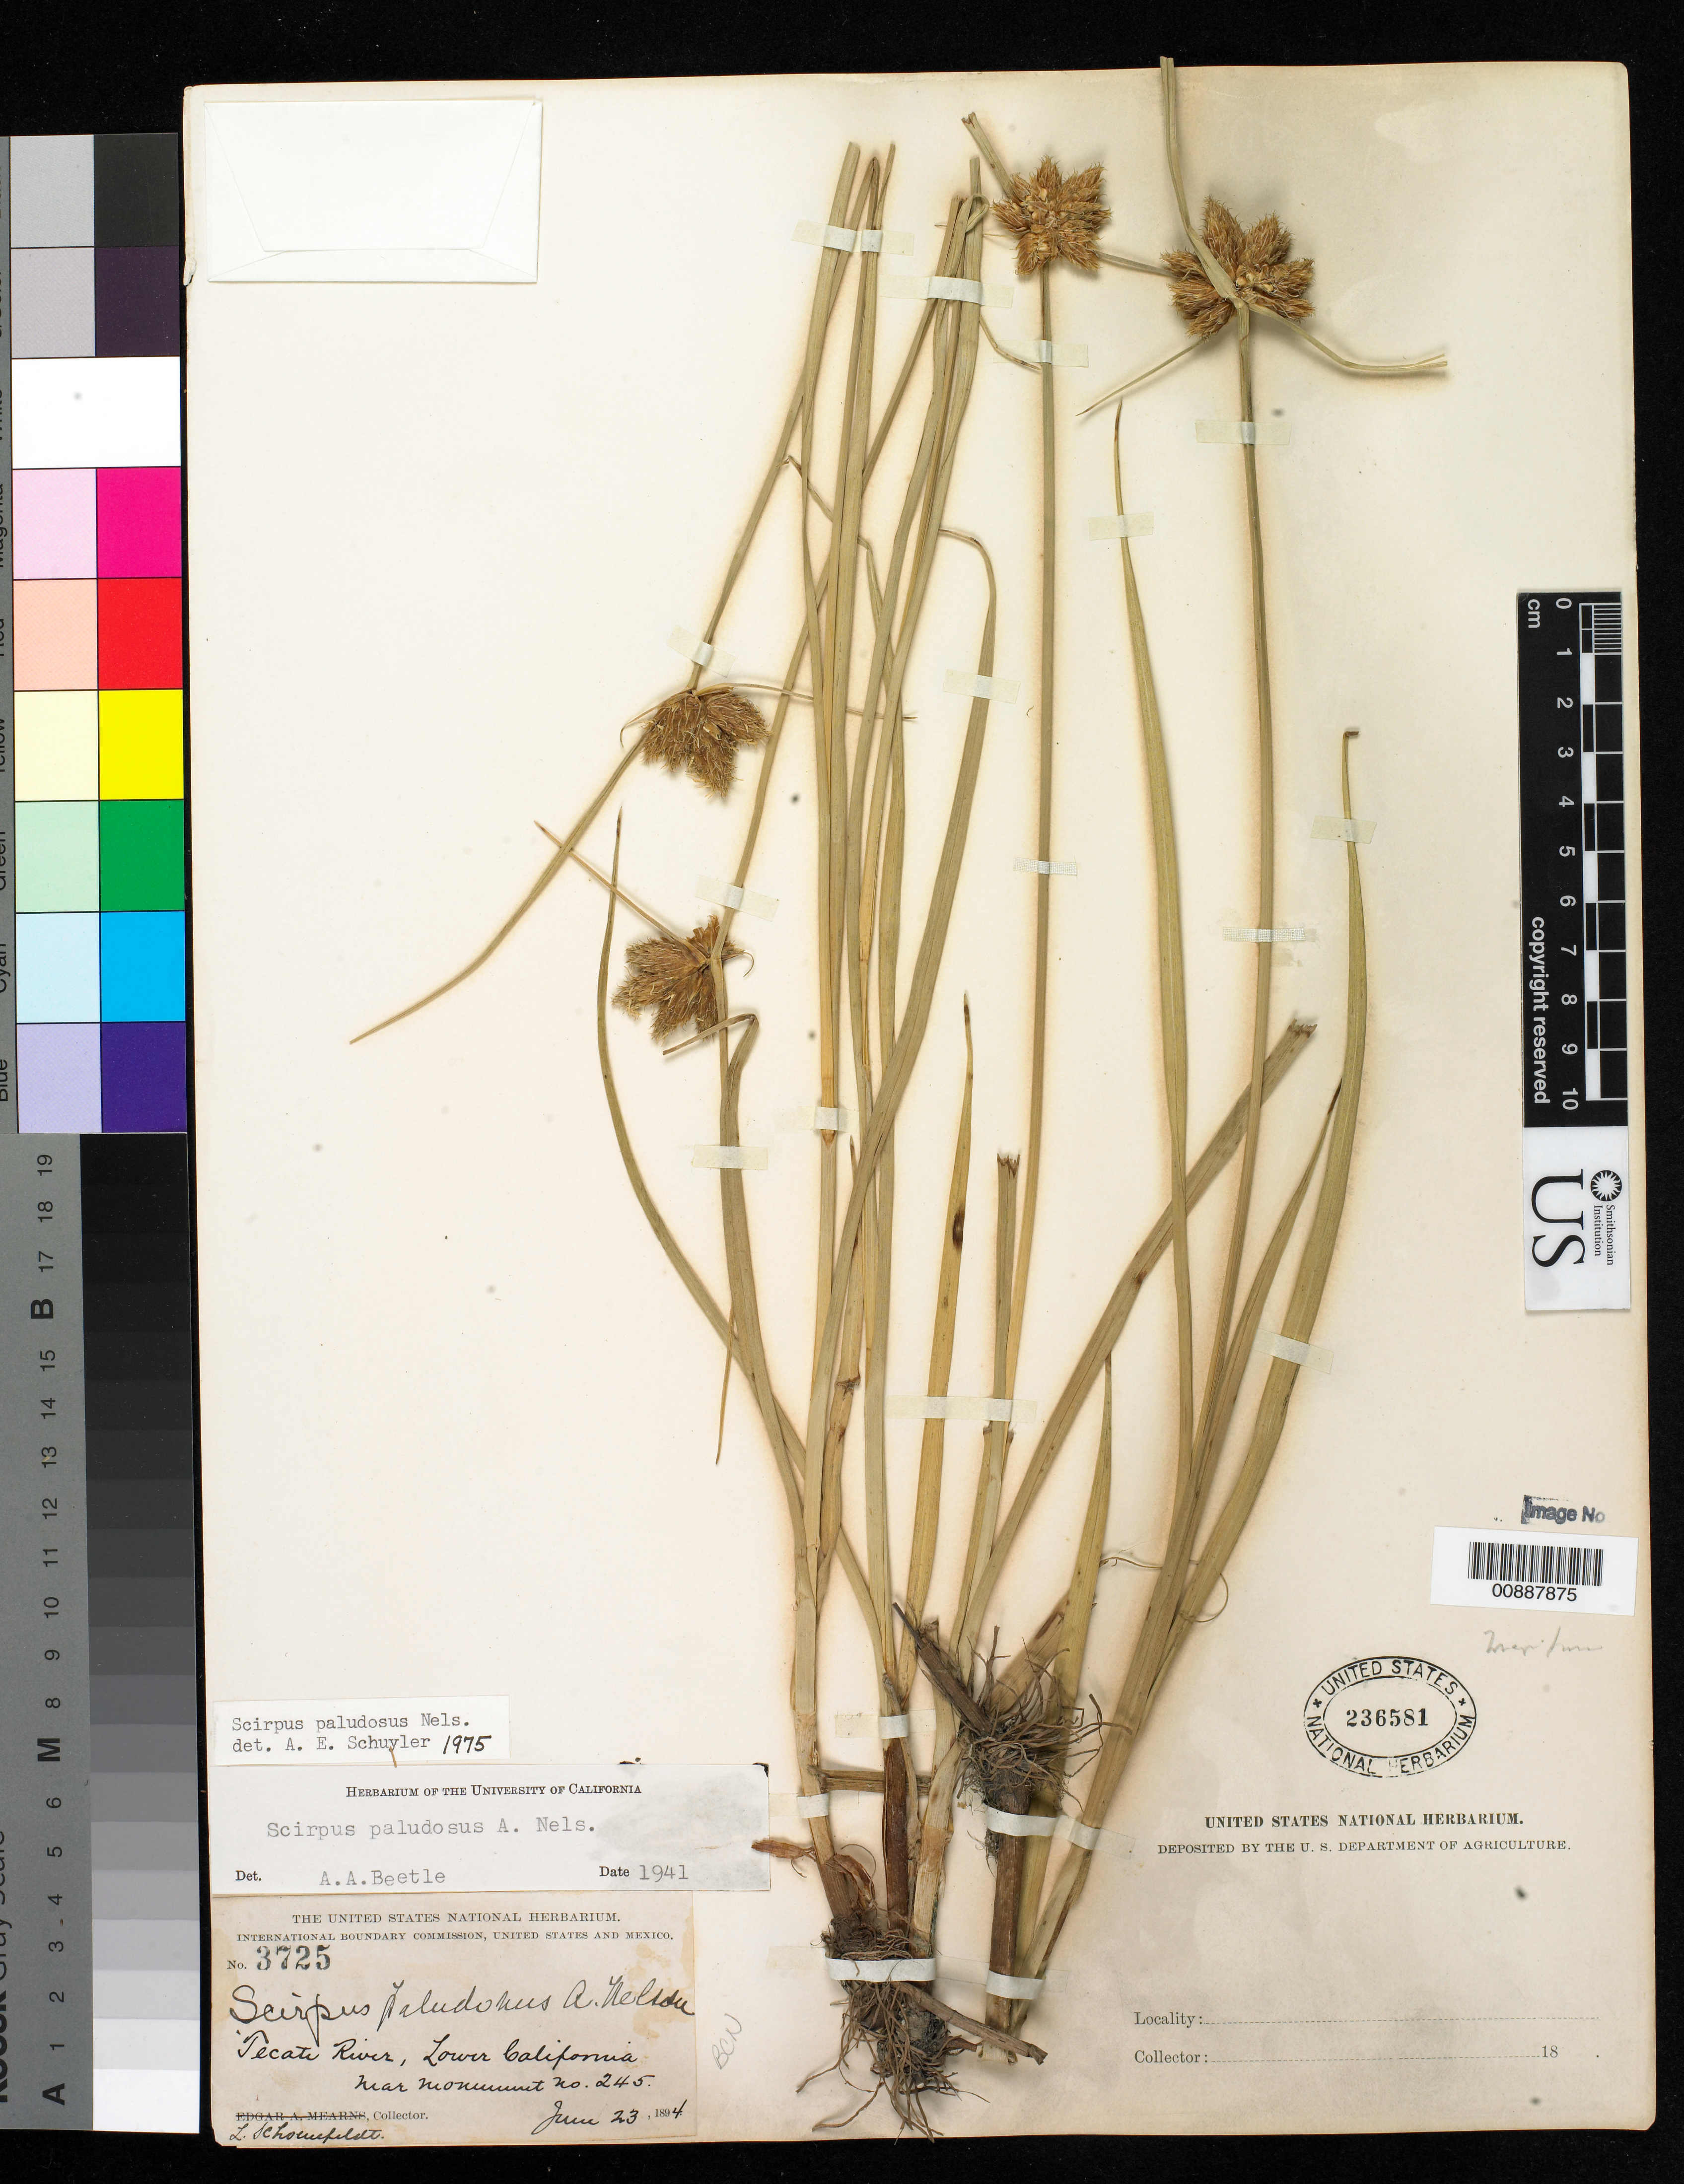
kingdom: Plantae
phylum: Tracheophyta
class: Liliopsida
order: Poales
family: Cyperaceae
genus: Bolboschoenus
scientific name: Bolboschoenus maritimus subsp. paludosus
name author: (A. Nelson) T. Koyama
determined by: Strong, M. T., (US), Smithsonian Institution - National Museum of Natural History (UNITED STATES)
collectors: L. Schoenfeldt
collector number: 3725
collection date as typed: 23 Jun 1894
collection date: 1894-06-23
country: Mexico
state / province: Baja California Norte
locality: Tecate River, Baja California. Near Monument no. 245.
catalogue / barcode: US 236581